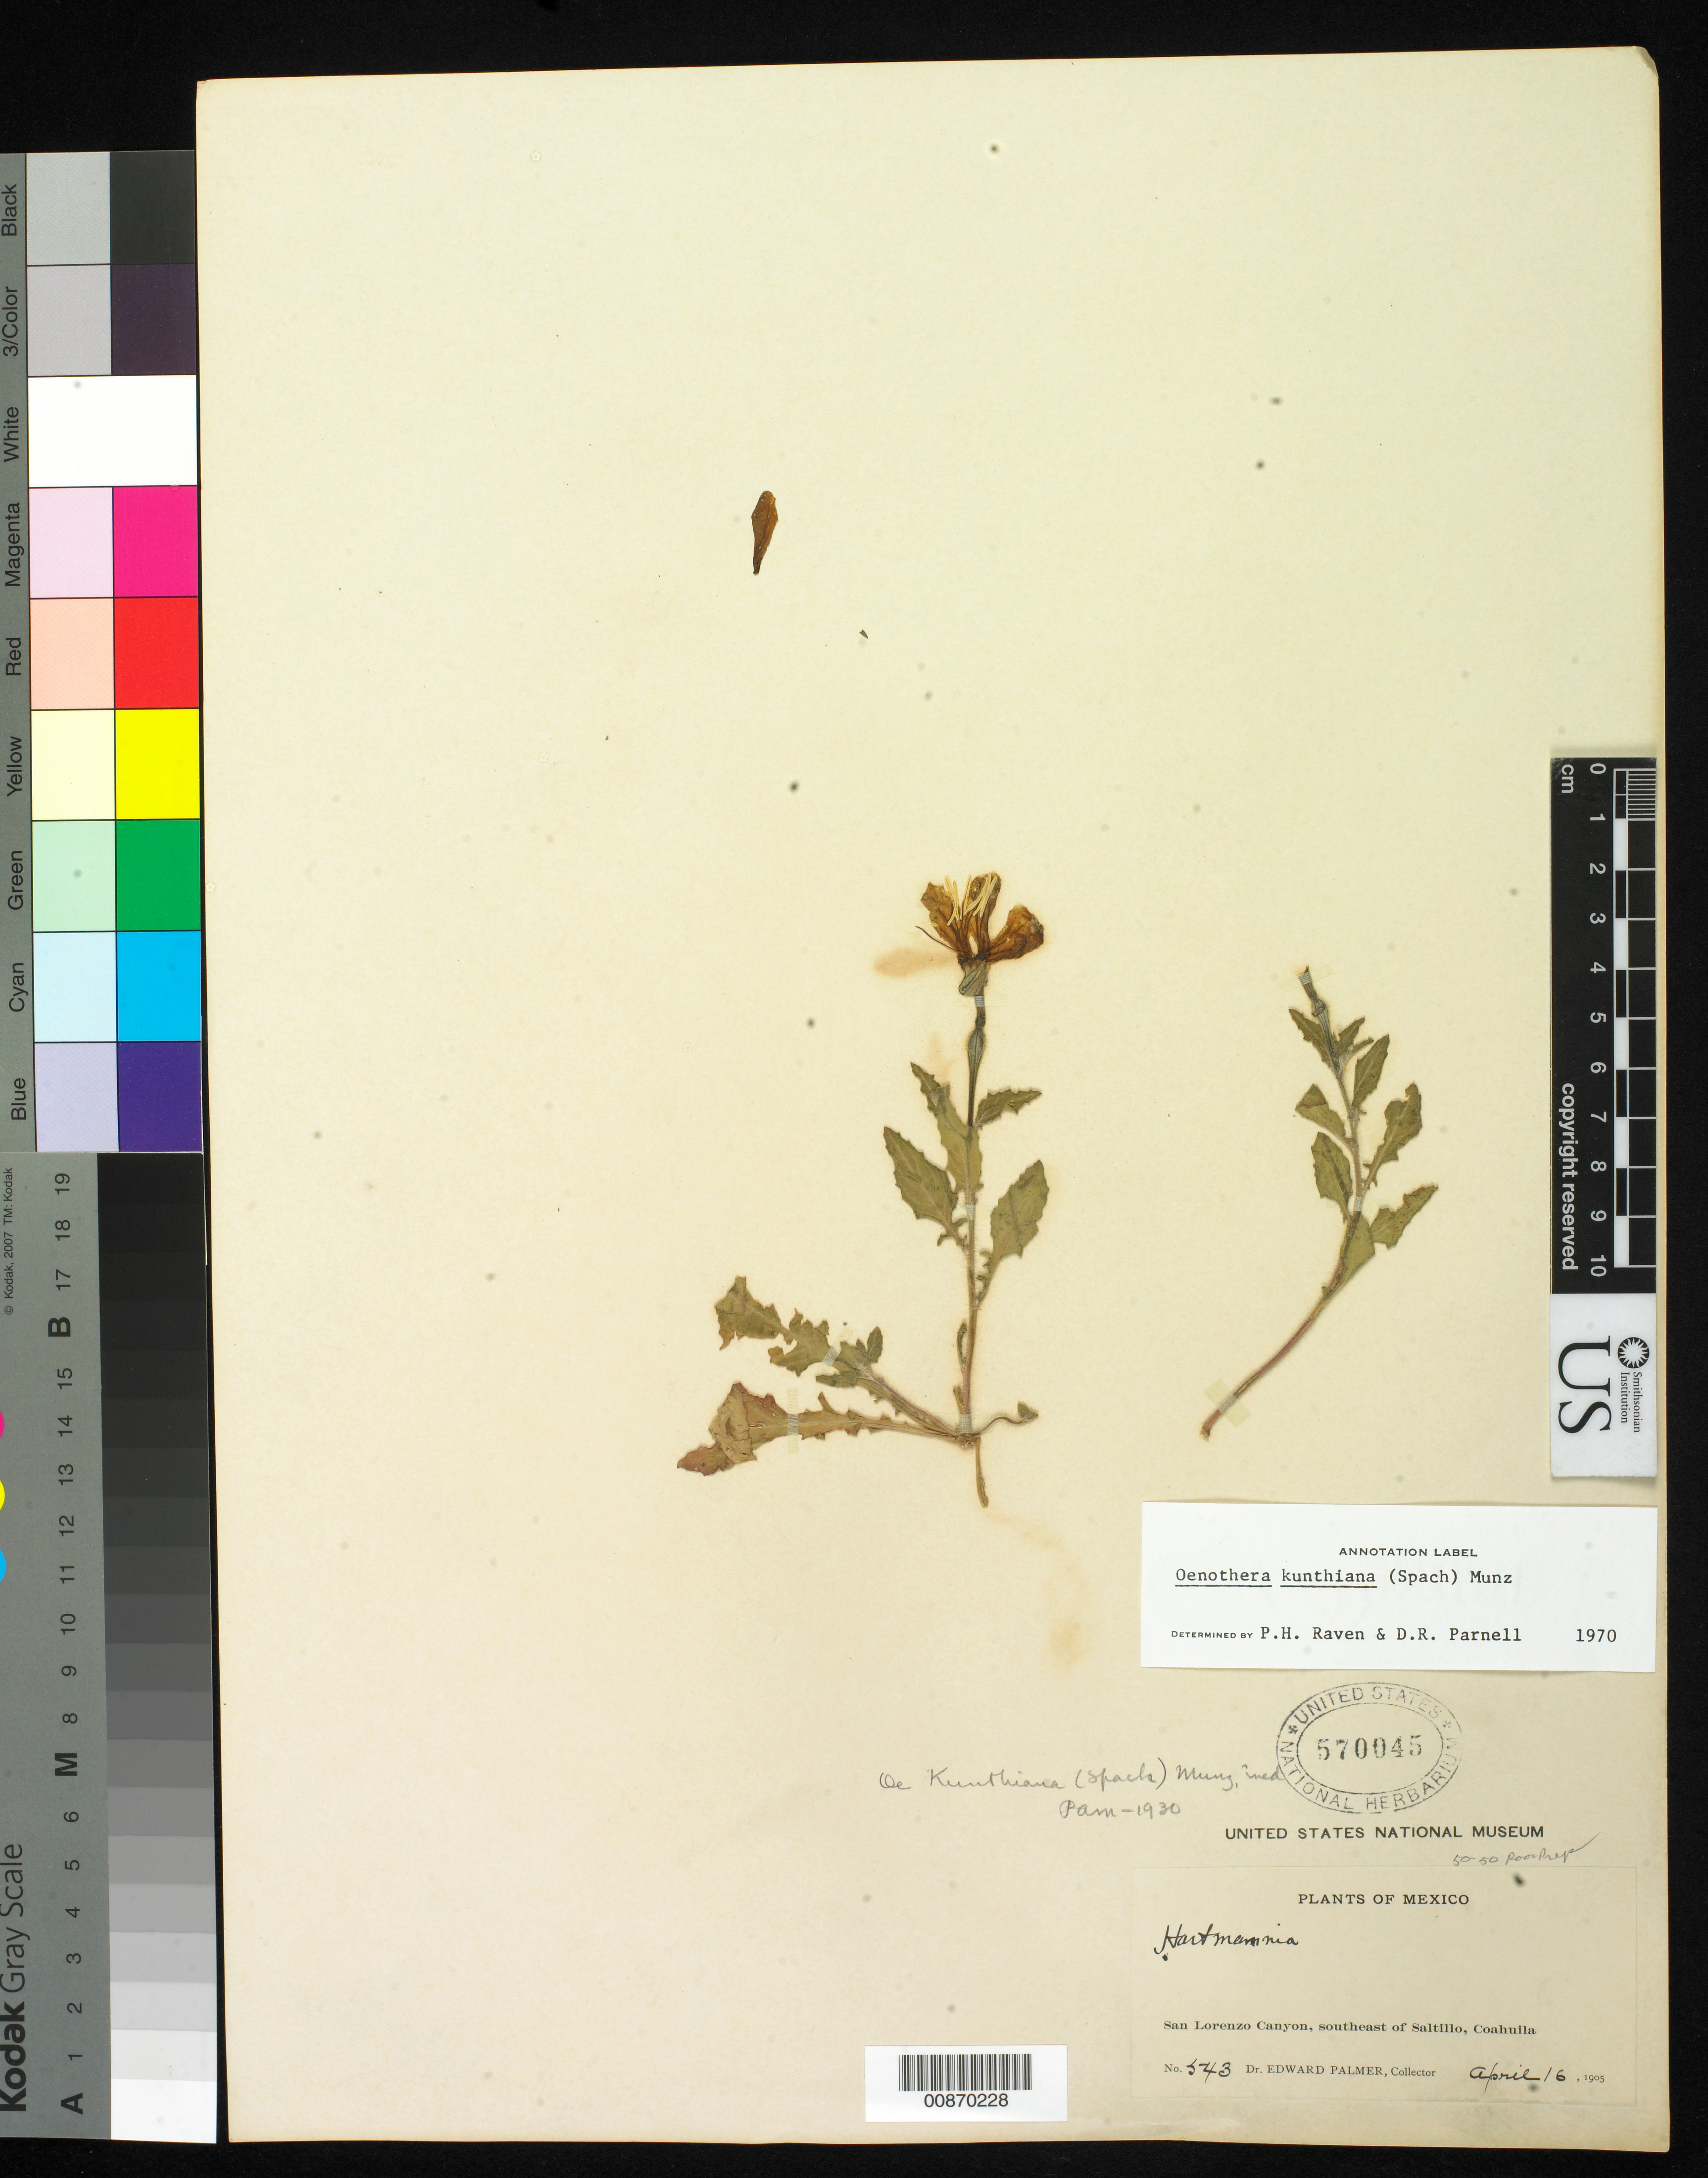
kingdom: Plantae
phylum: Tracheophyta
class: Magnoliopsida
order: Myrtales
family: Onagraceae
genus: Oenothera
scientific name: Oenothera kunthiana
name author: (Spach) Munz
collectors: E. Palmer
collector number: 543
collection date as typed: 16 Apr 1905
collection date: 1905-04-16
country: Mexico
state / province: Coahuila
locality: San Lorenzo Canyon, southeast of Saltillo, Coahuila.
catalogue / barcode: US 570045